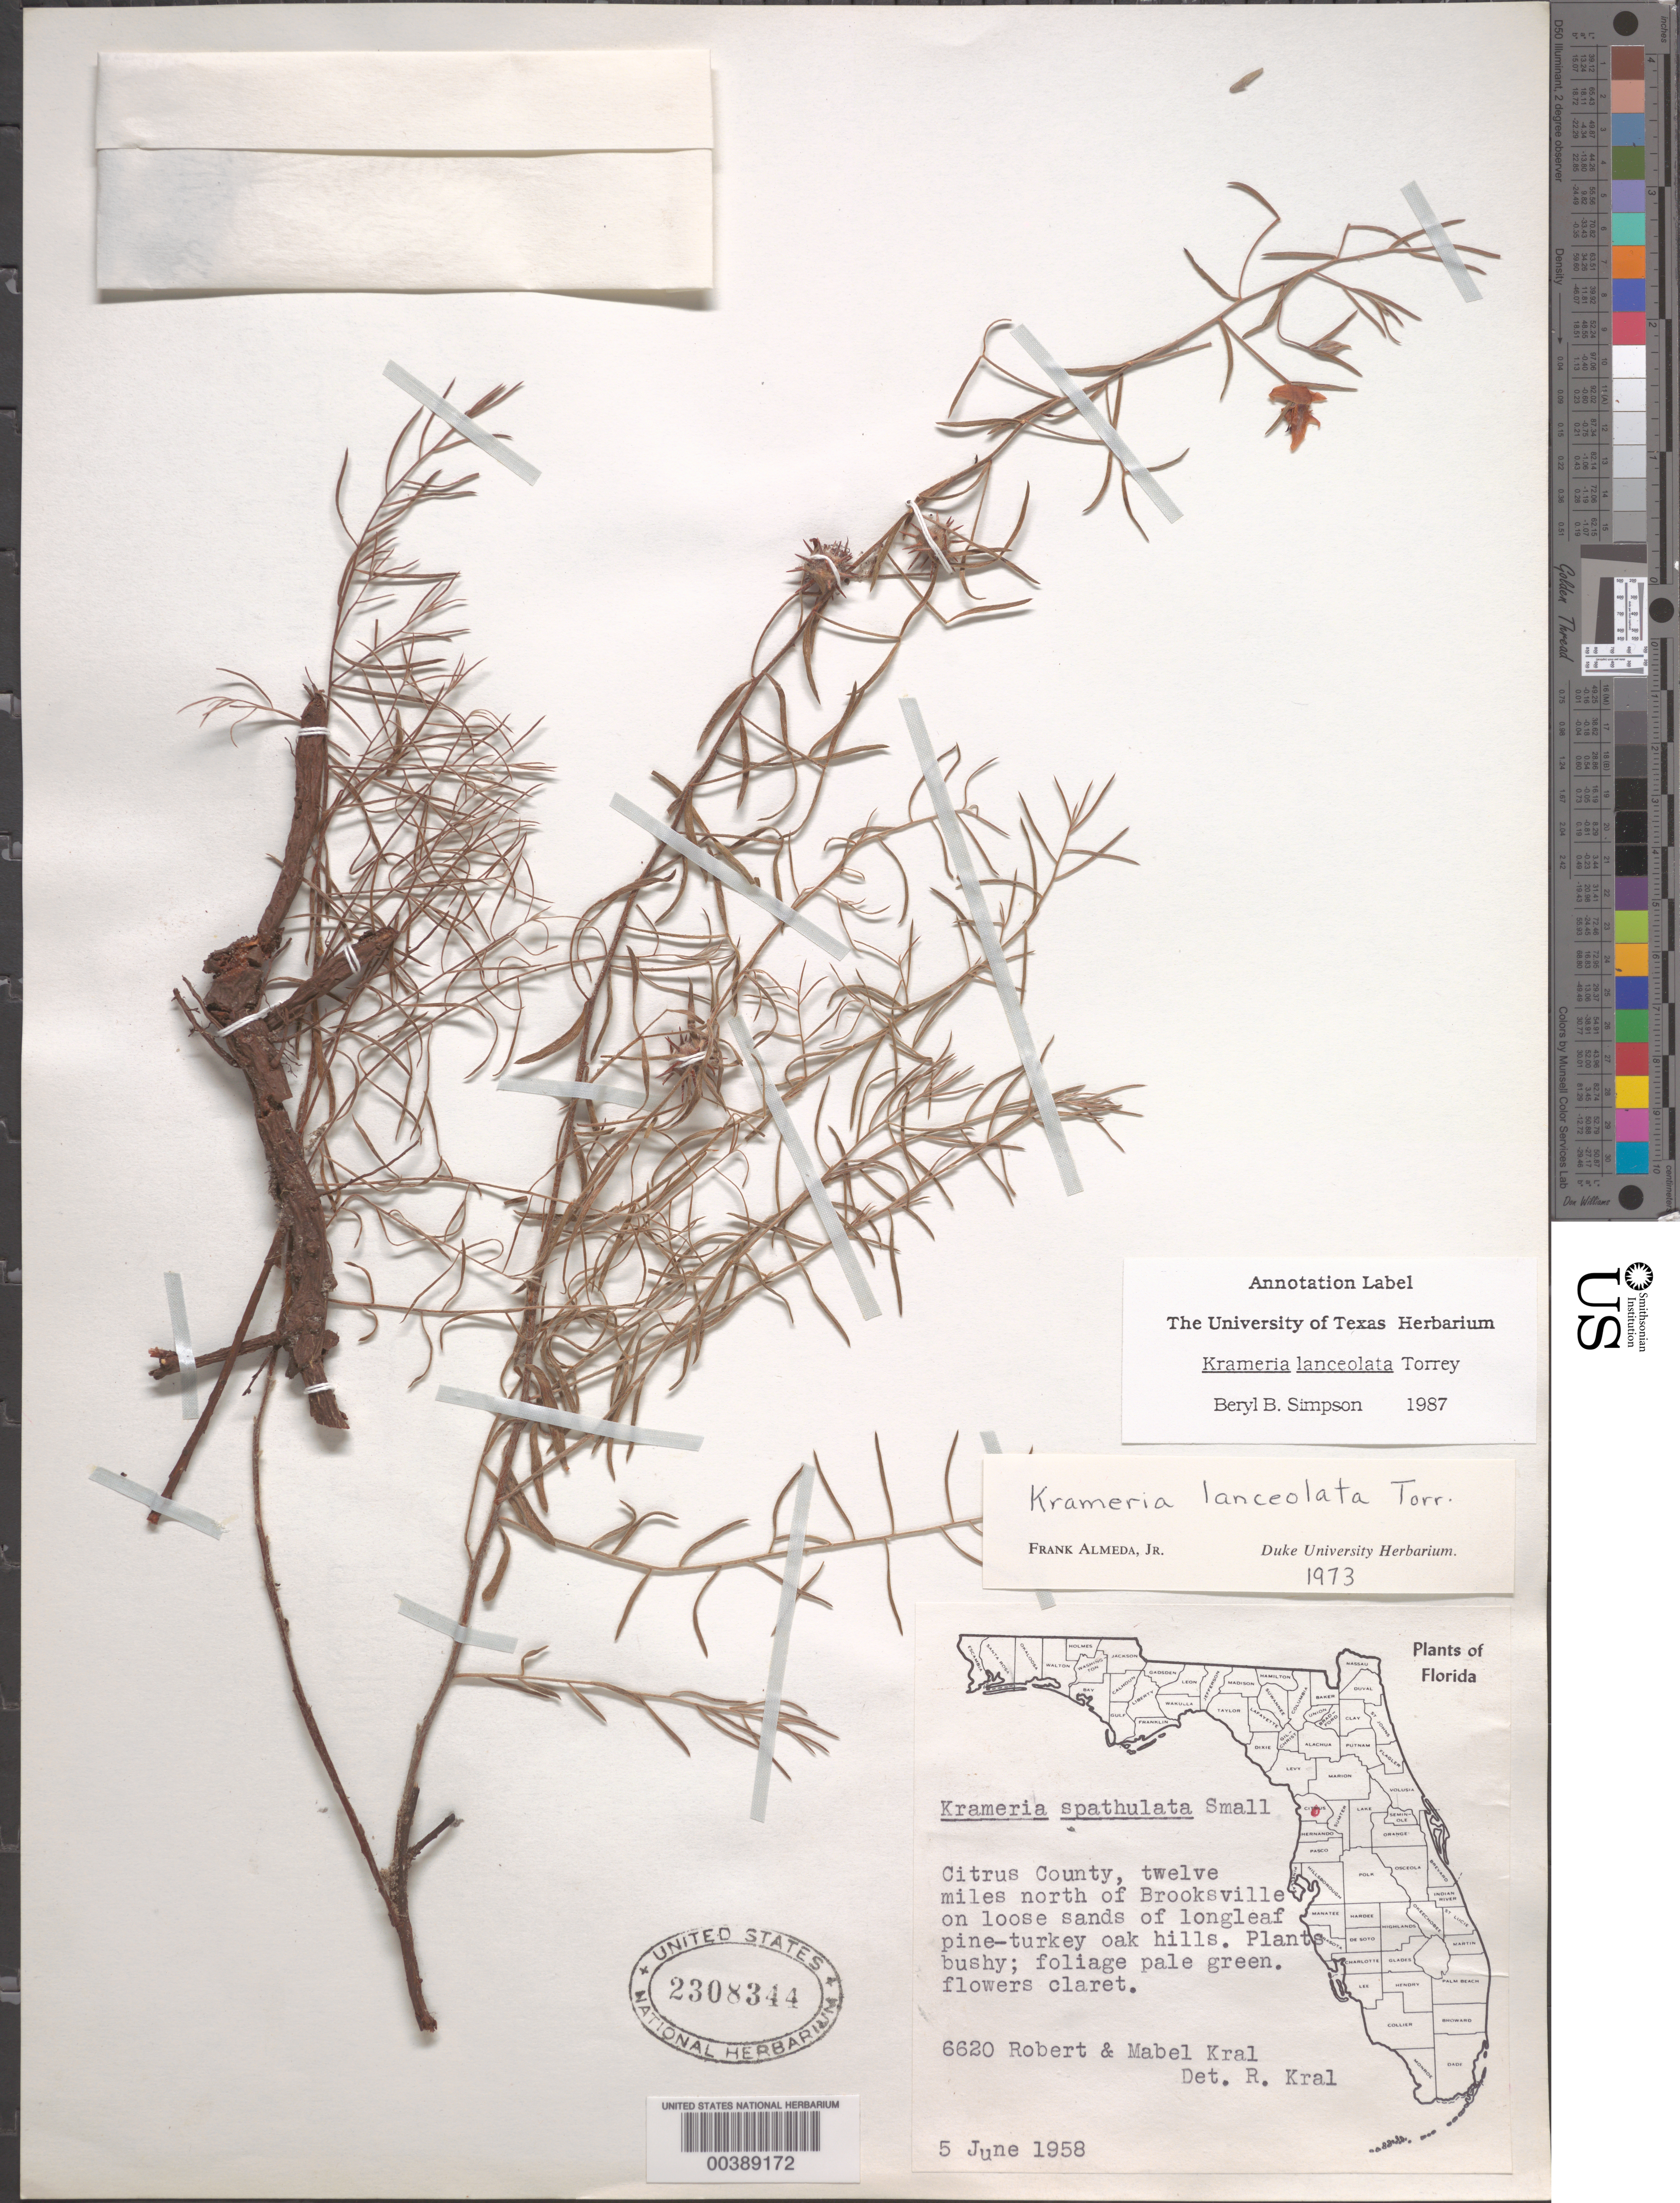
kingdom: Plantae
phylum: Tracheophyta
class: Magnoliopsida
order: Zygophyllales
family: Krameriaceae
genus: Krameria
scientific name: Krameria lanceolata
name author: Torr.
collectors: R. Kral & M. Král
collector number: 6620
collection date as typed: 05 Jun 1958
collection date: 1958-06-05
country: United States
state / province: Florida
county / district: Citrus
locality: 12 mi n of brooksville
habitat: On loose sands of hills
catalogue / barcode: US 2308344